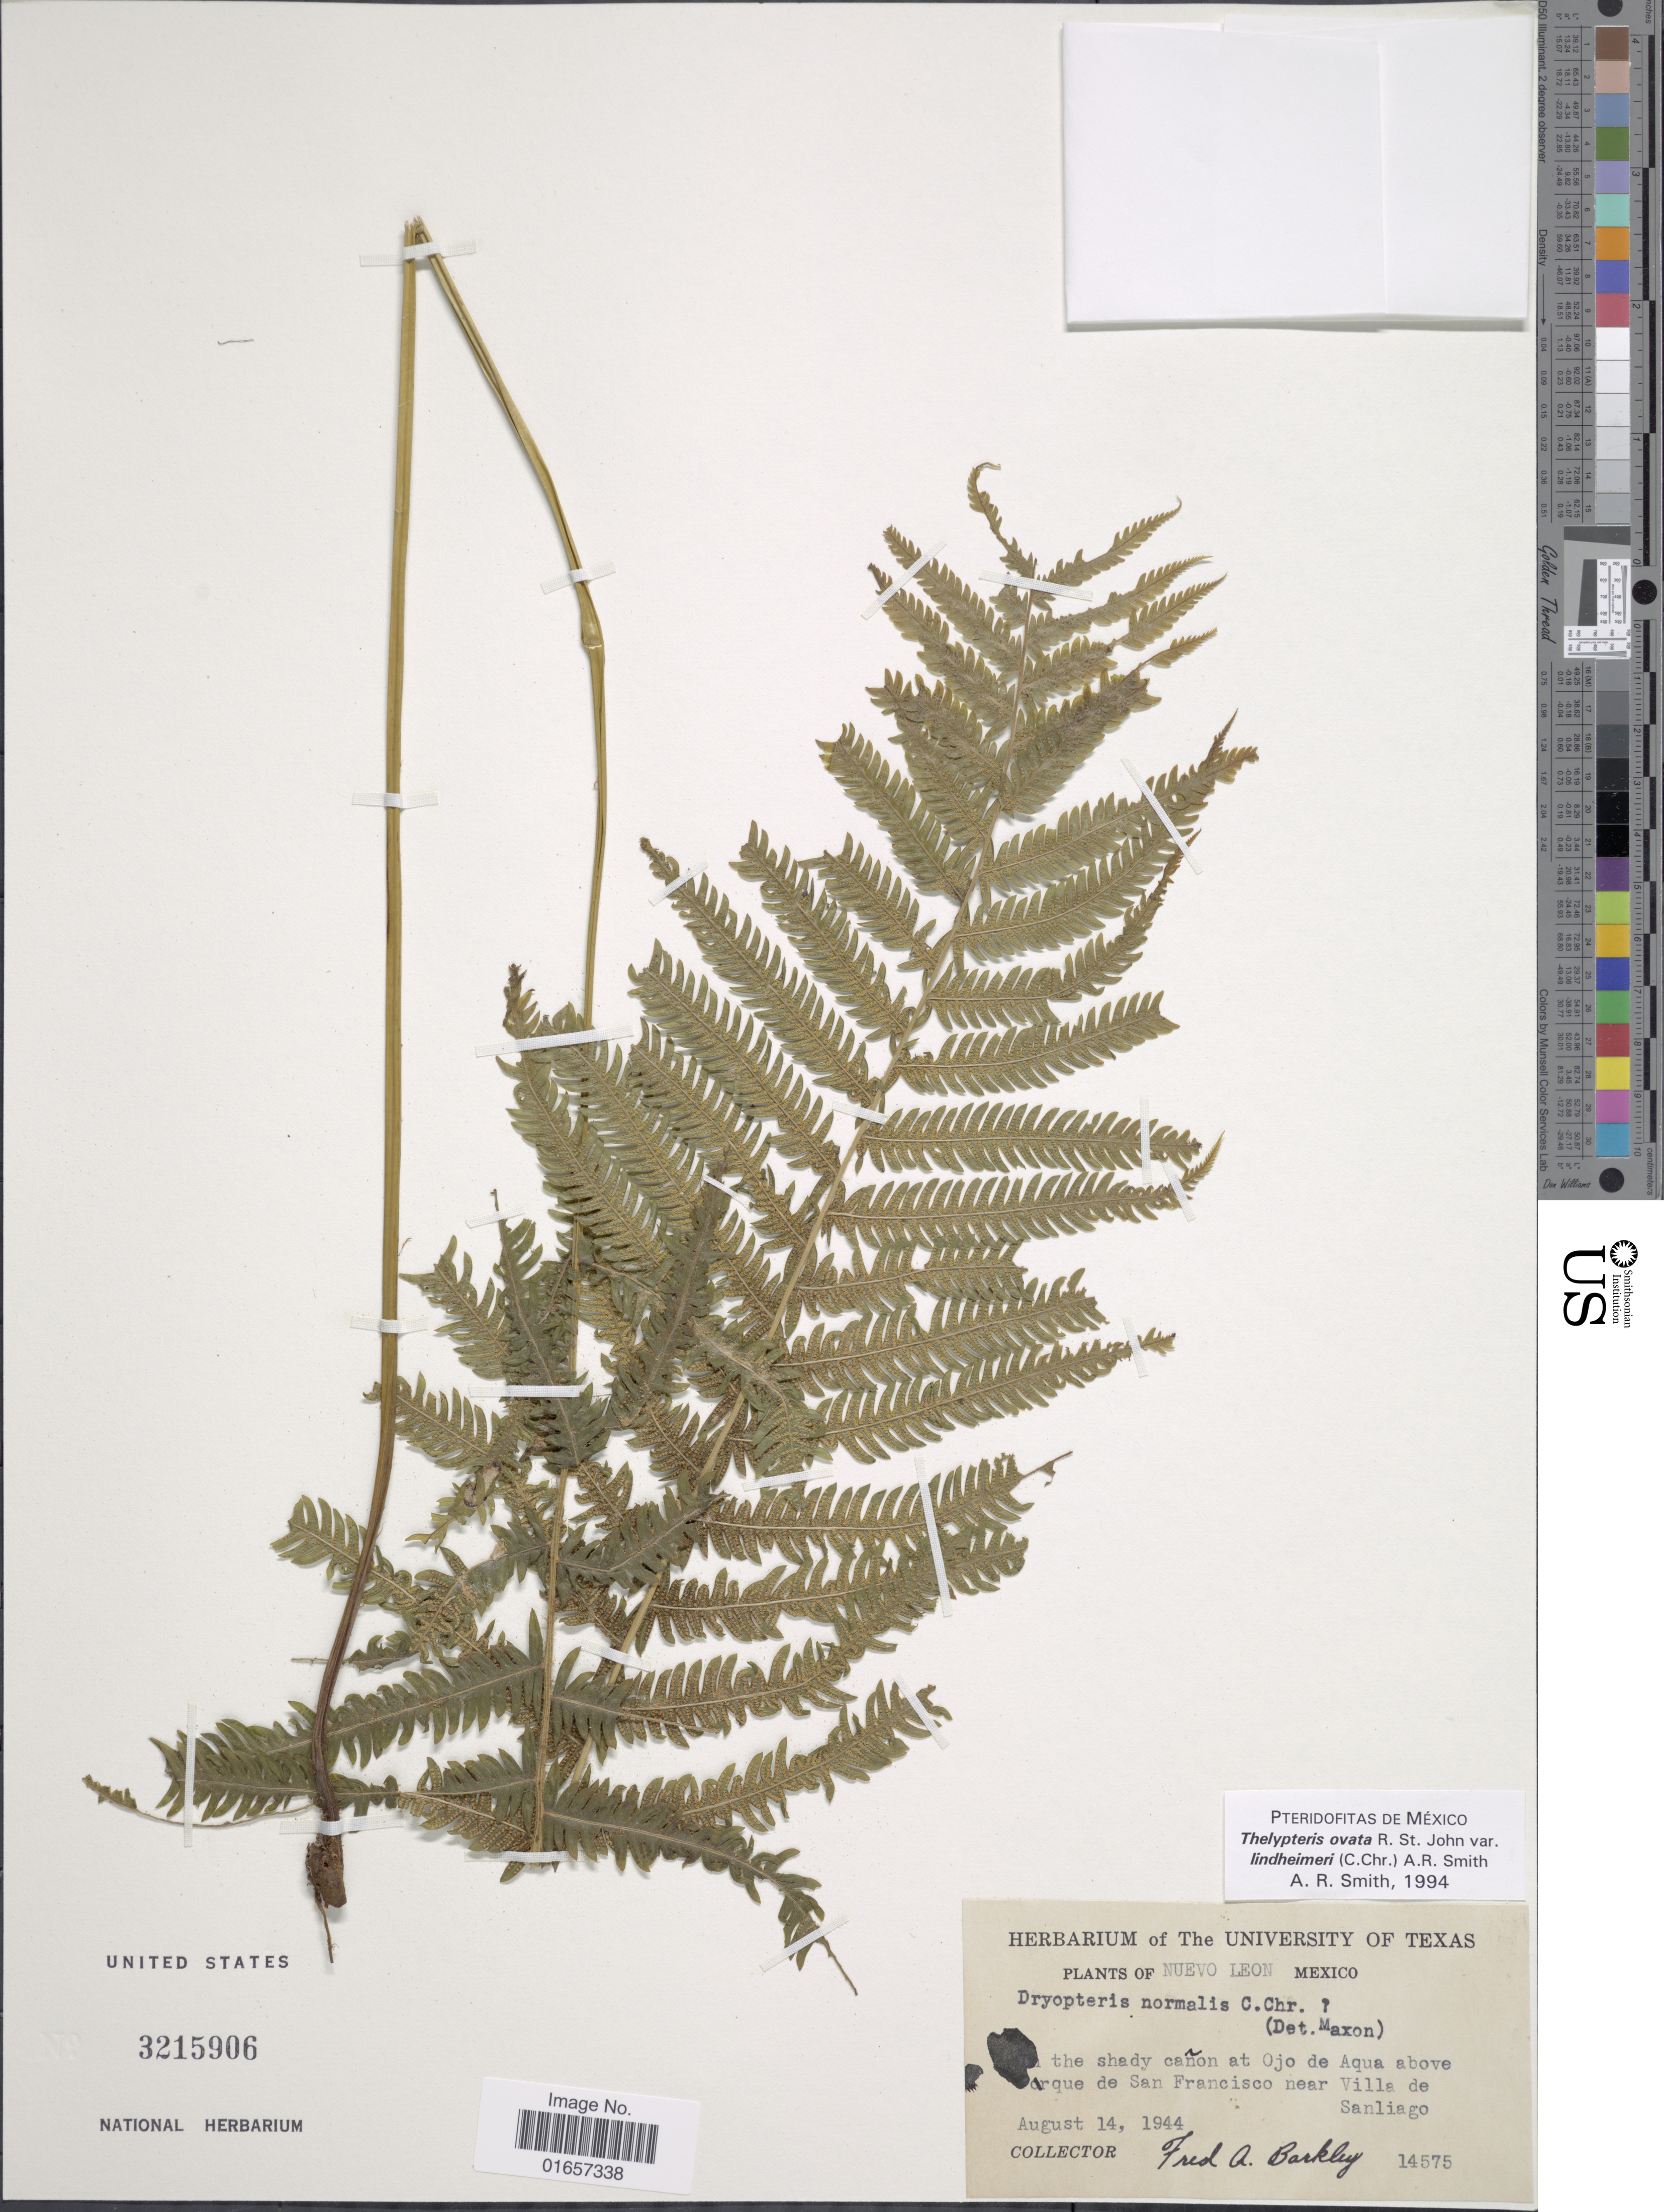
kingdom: Plantae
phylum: Tracheophyta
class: Polypodiopsida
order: Polypodiales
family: Thelypteridaceae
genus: Christella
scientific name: Christella ovata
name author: (R.P. St. John) Á. Löve & D. Löve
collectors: F. A. Barkley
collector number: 14575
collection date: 1944-08-14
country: Mexico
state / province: Nuevo León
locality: At the shady cañon at Ojo de Aqua above orque de San Francisco near Villa de Santiago [interpreted]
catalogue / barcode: US 3215906